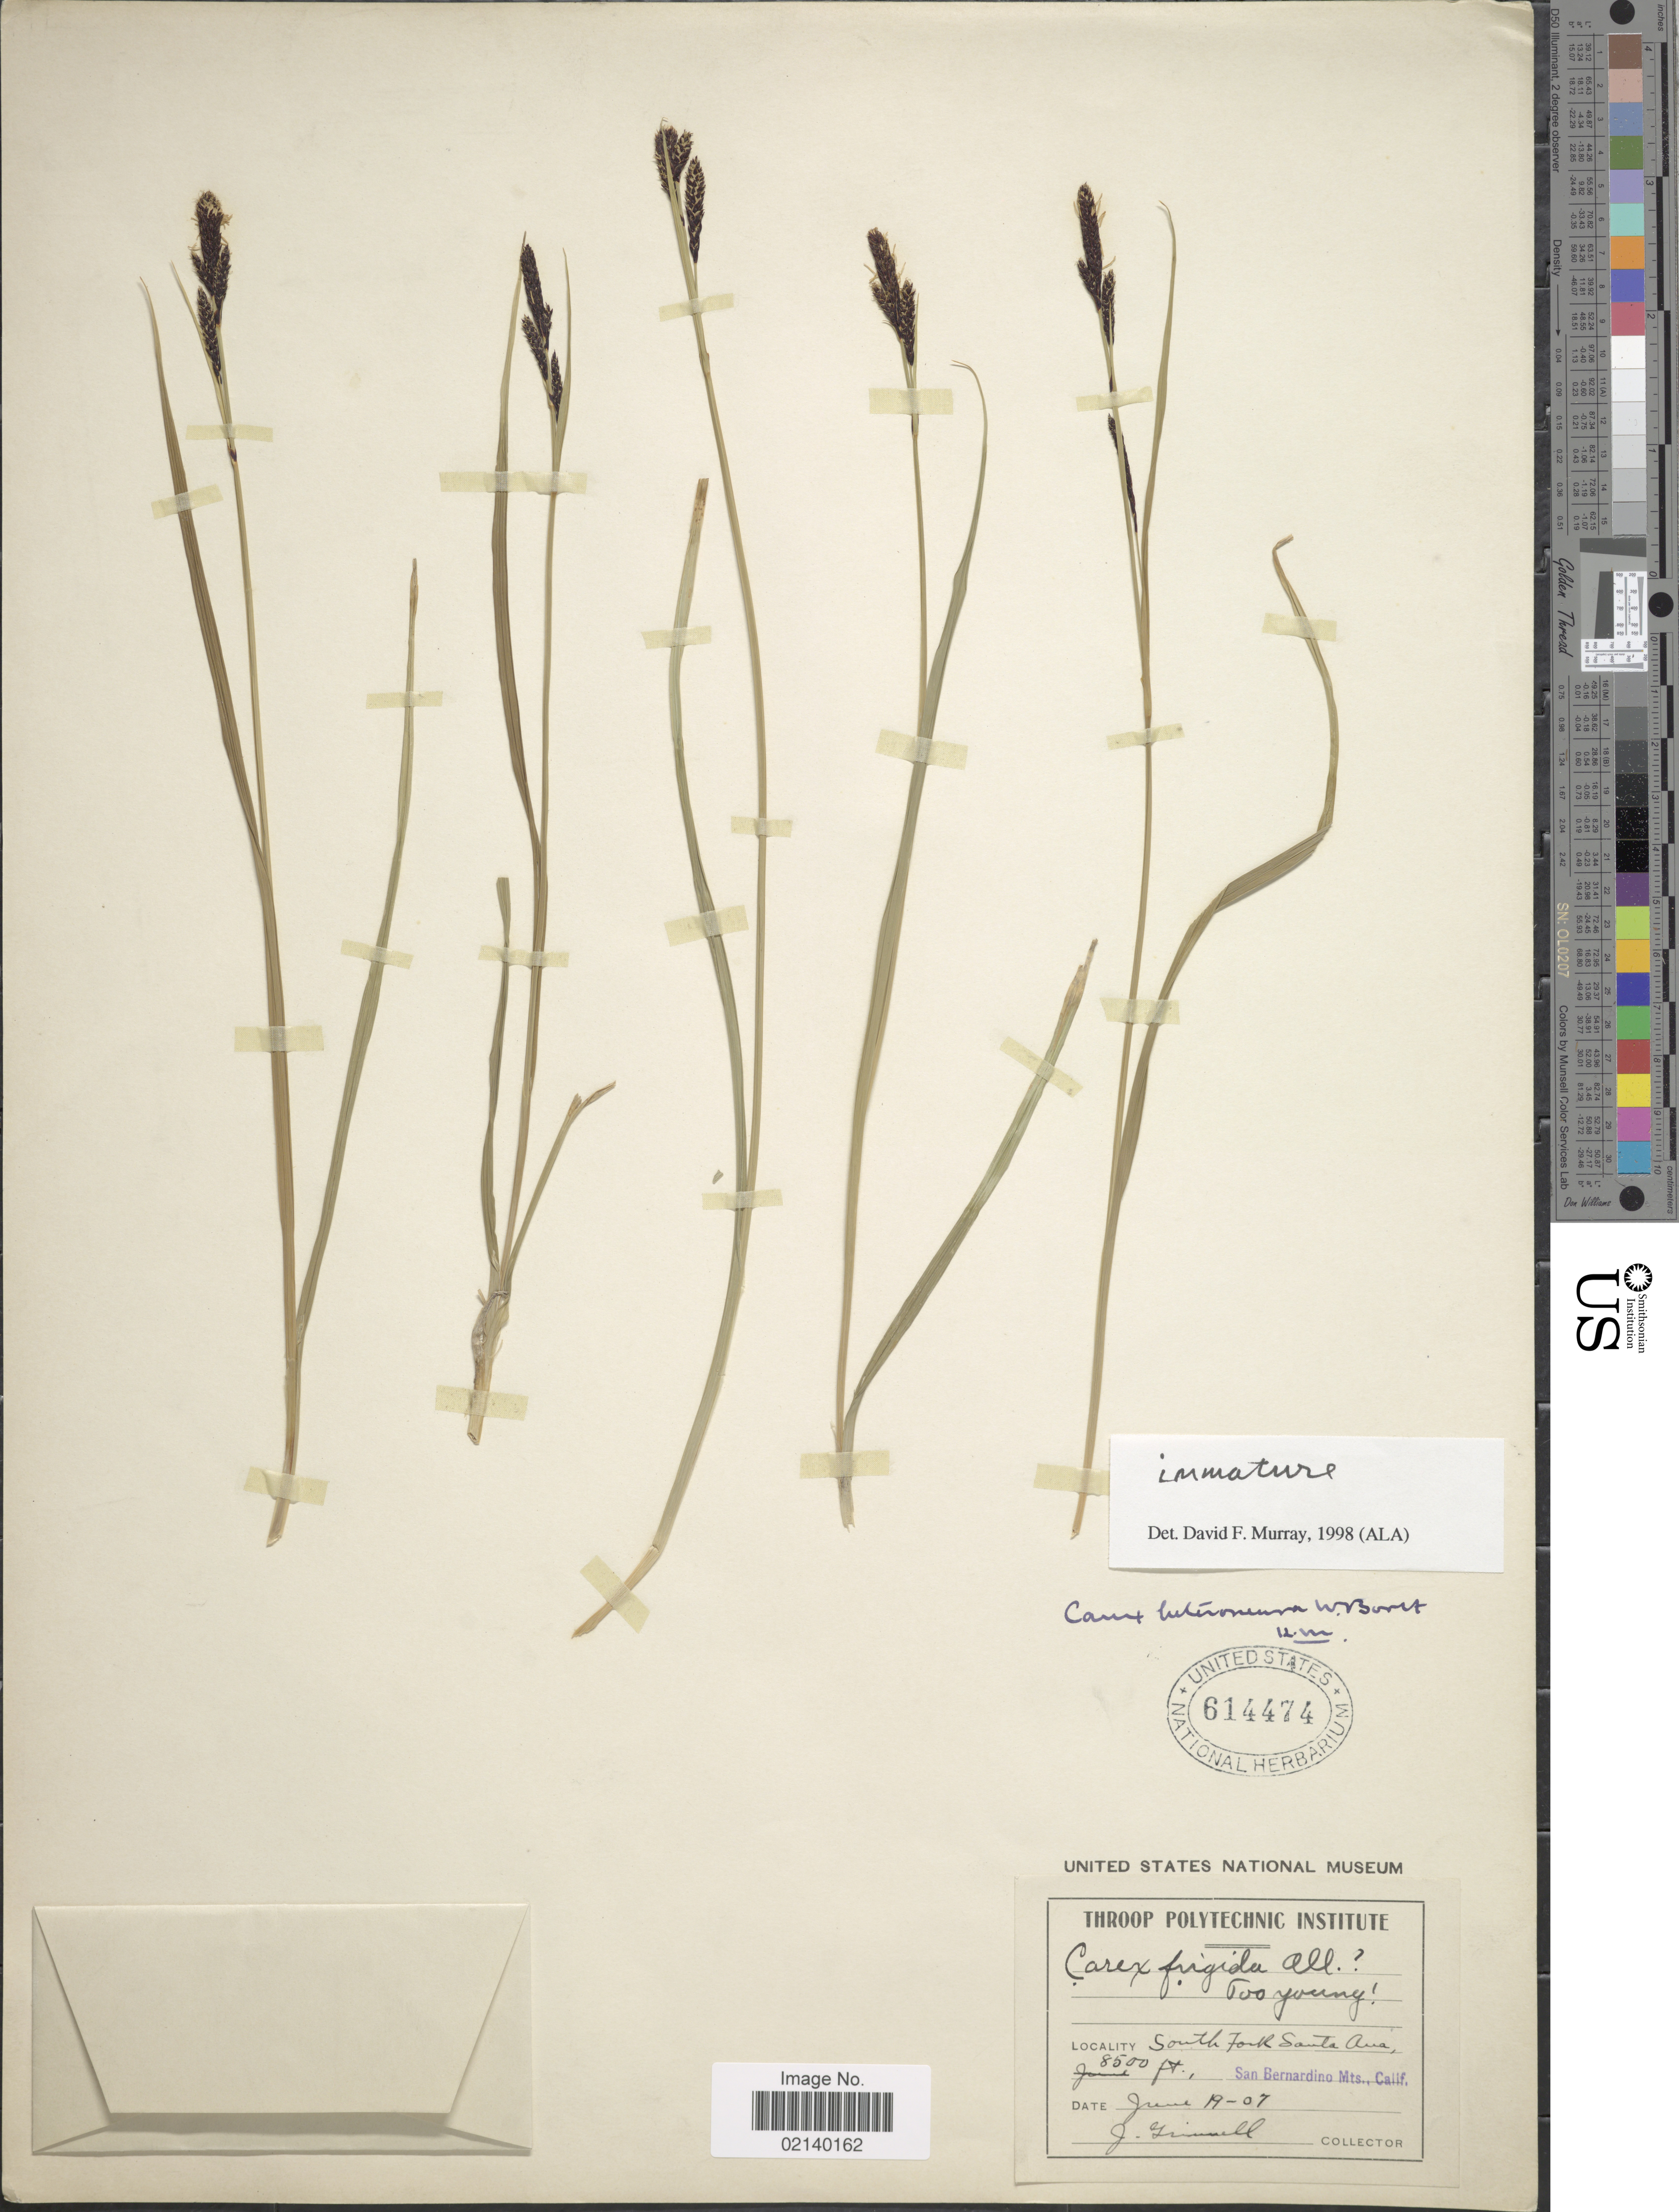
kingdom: Plantae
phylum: Tracheophyta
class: Liliopsida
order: Poales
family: Cyperaceae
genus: Carex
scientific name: Carex sp.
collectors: J. Grinnell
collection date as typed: Transcribed d/m/y: 19/6/7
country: United States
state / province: California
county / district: San Bernardino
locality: South Fork Santa Ana, San Bernardino Mts.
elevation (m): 2591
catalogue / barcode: US 614474